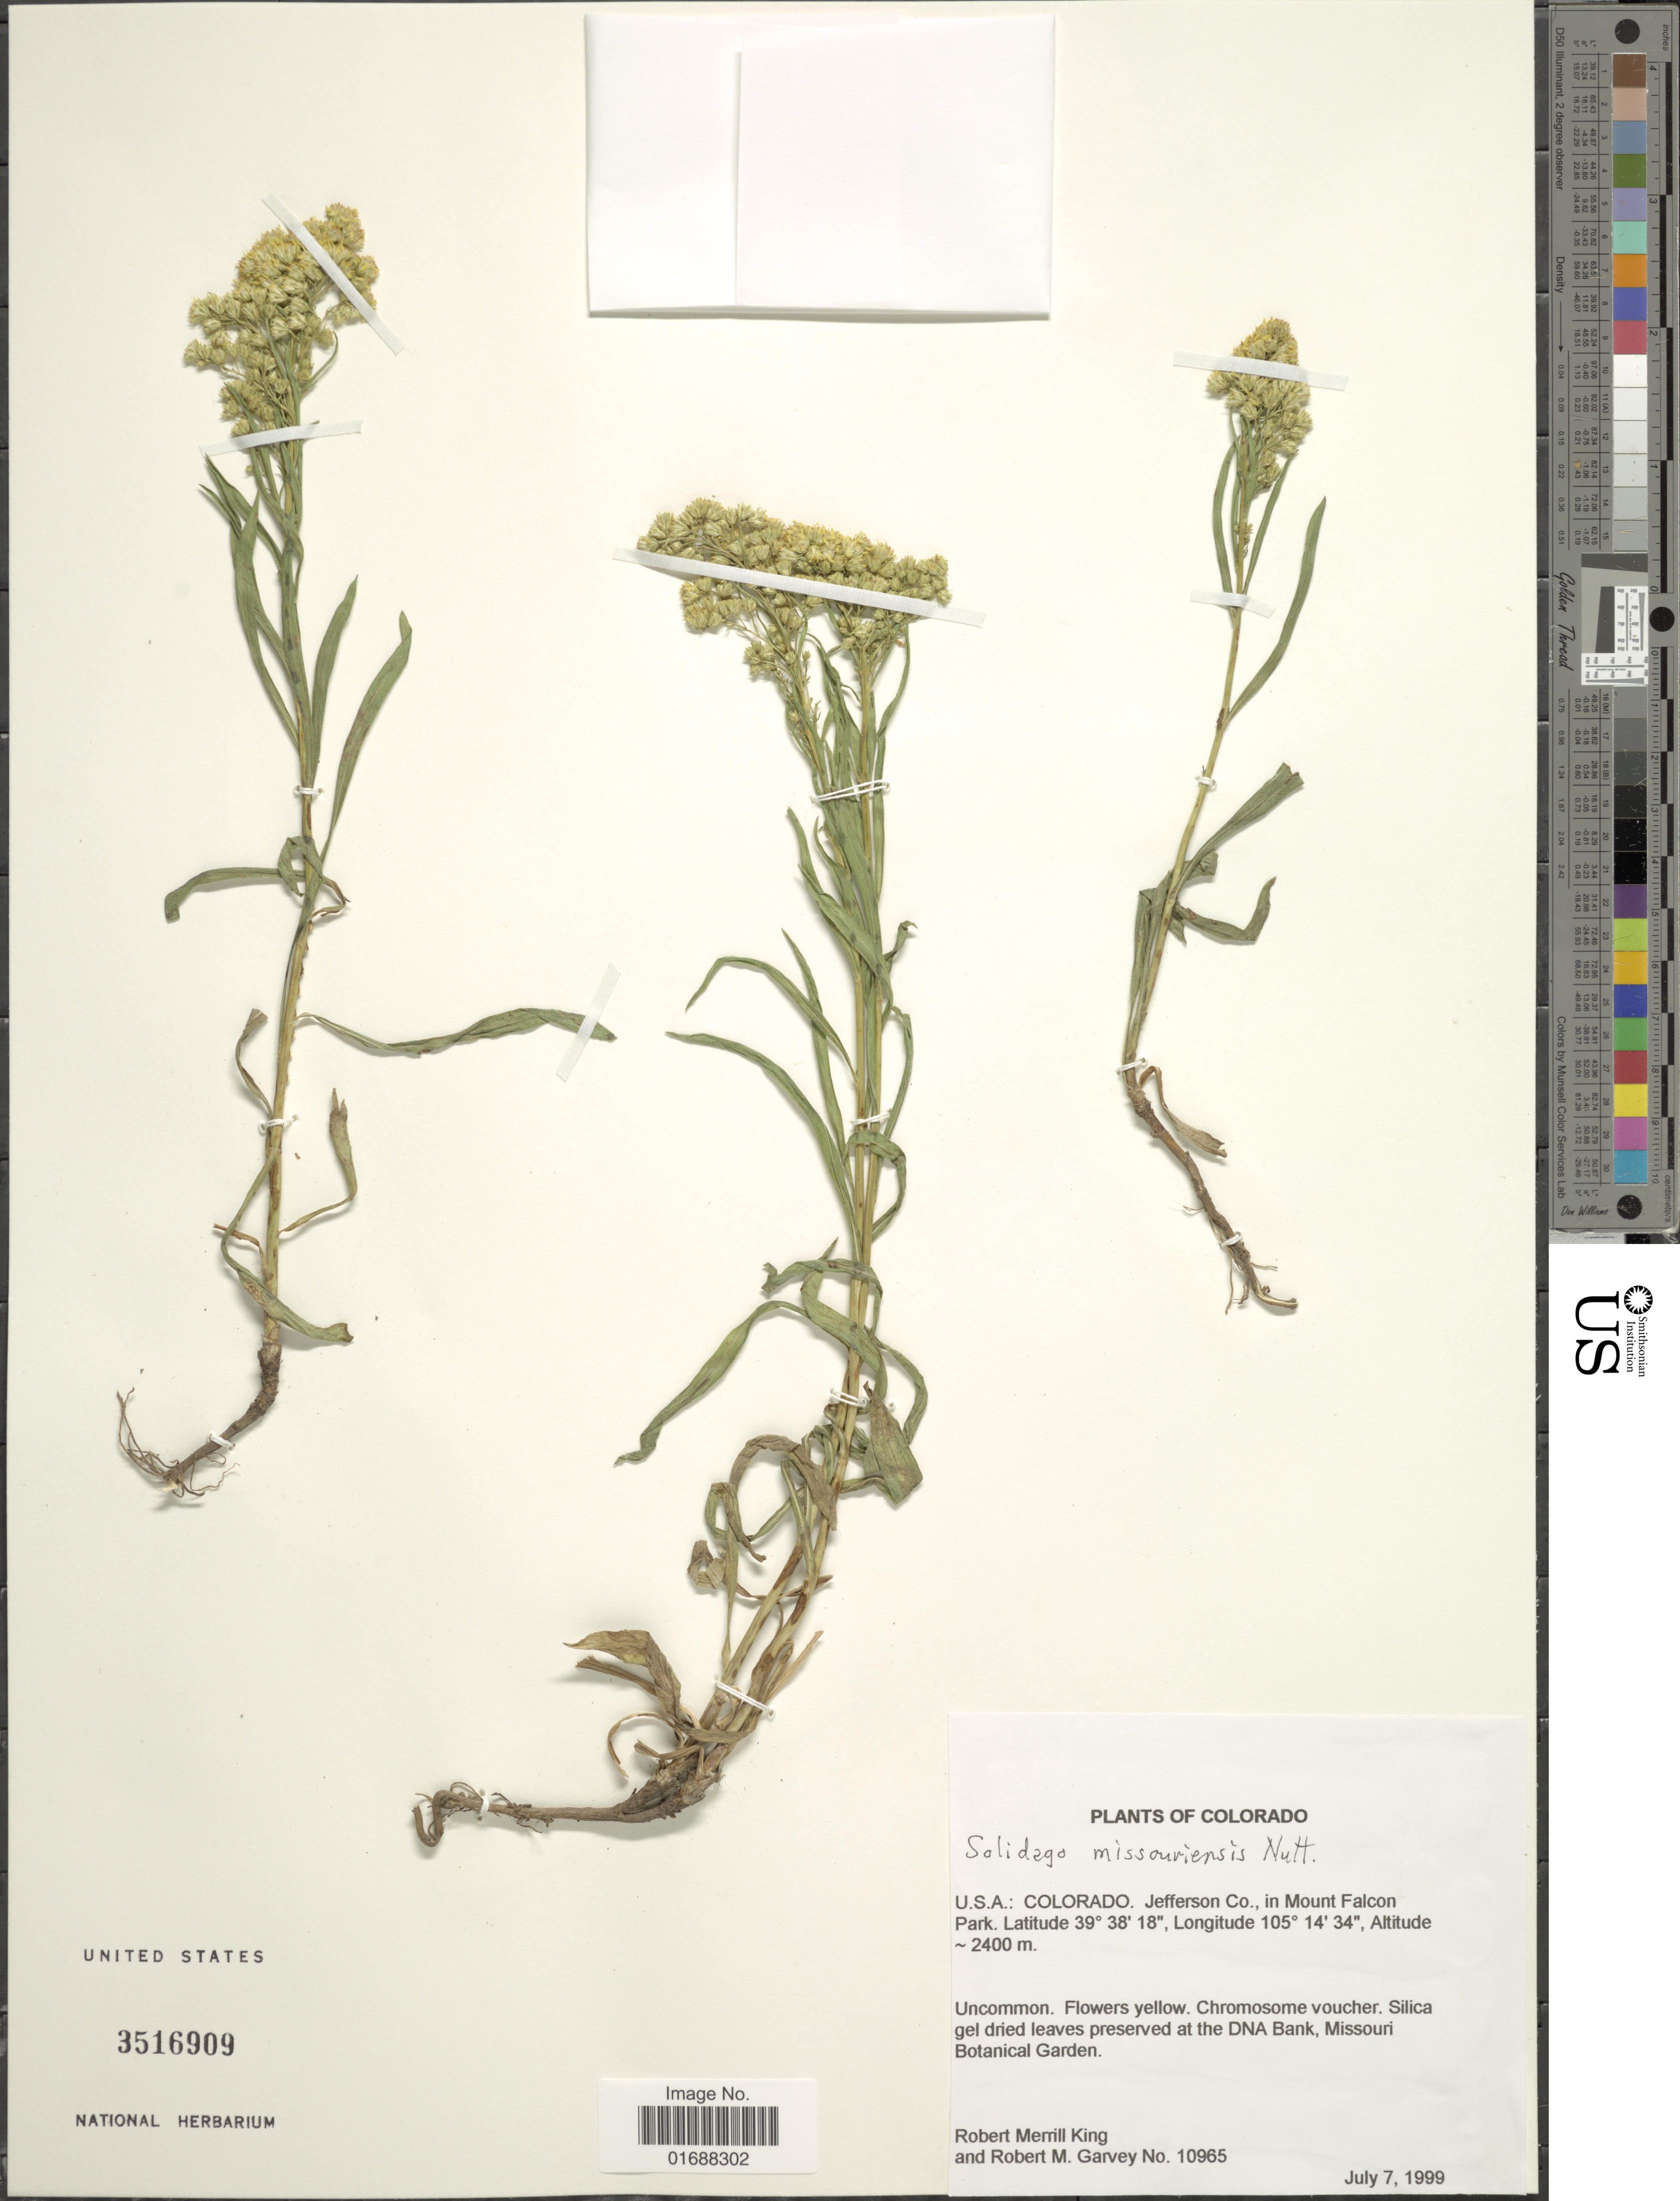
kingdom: Plantae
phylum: Tracheophyta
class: Magnoliopsida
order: Asterales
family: Asteraceae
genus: Solidago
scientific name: Solidago missouriensis var. missouriensis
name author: Nutt.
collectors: R. M. King & R. Garvey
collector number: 10965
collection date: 1999-07-07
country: United States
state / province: Colorado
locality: U.S.A.: Colorado. Jefferson Co., in Mount Falcon Park.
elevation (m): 2400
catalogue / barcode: US 3516909